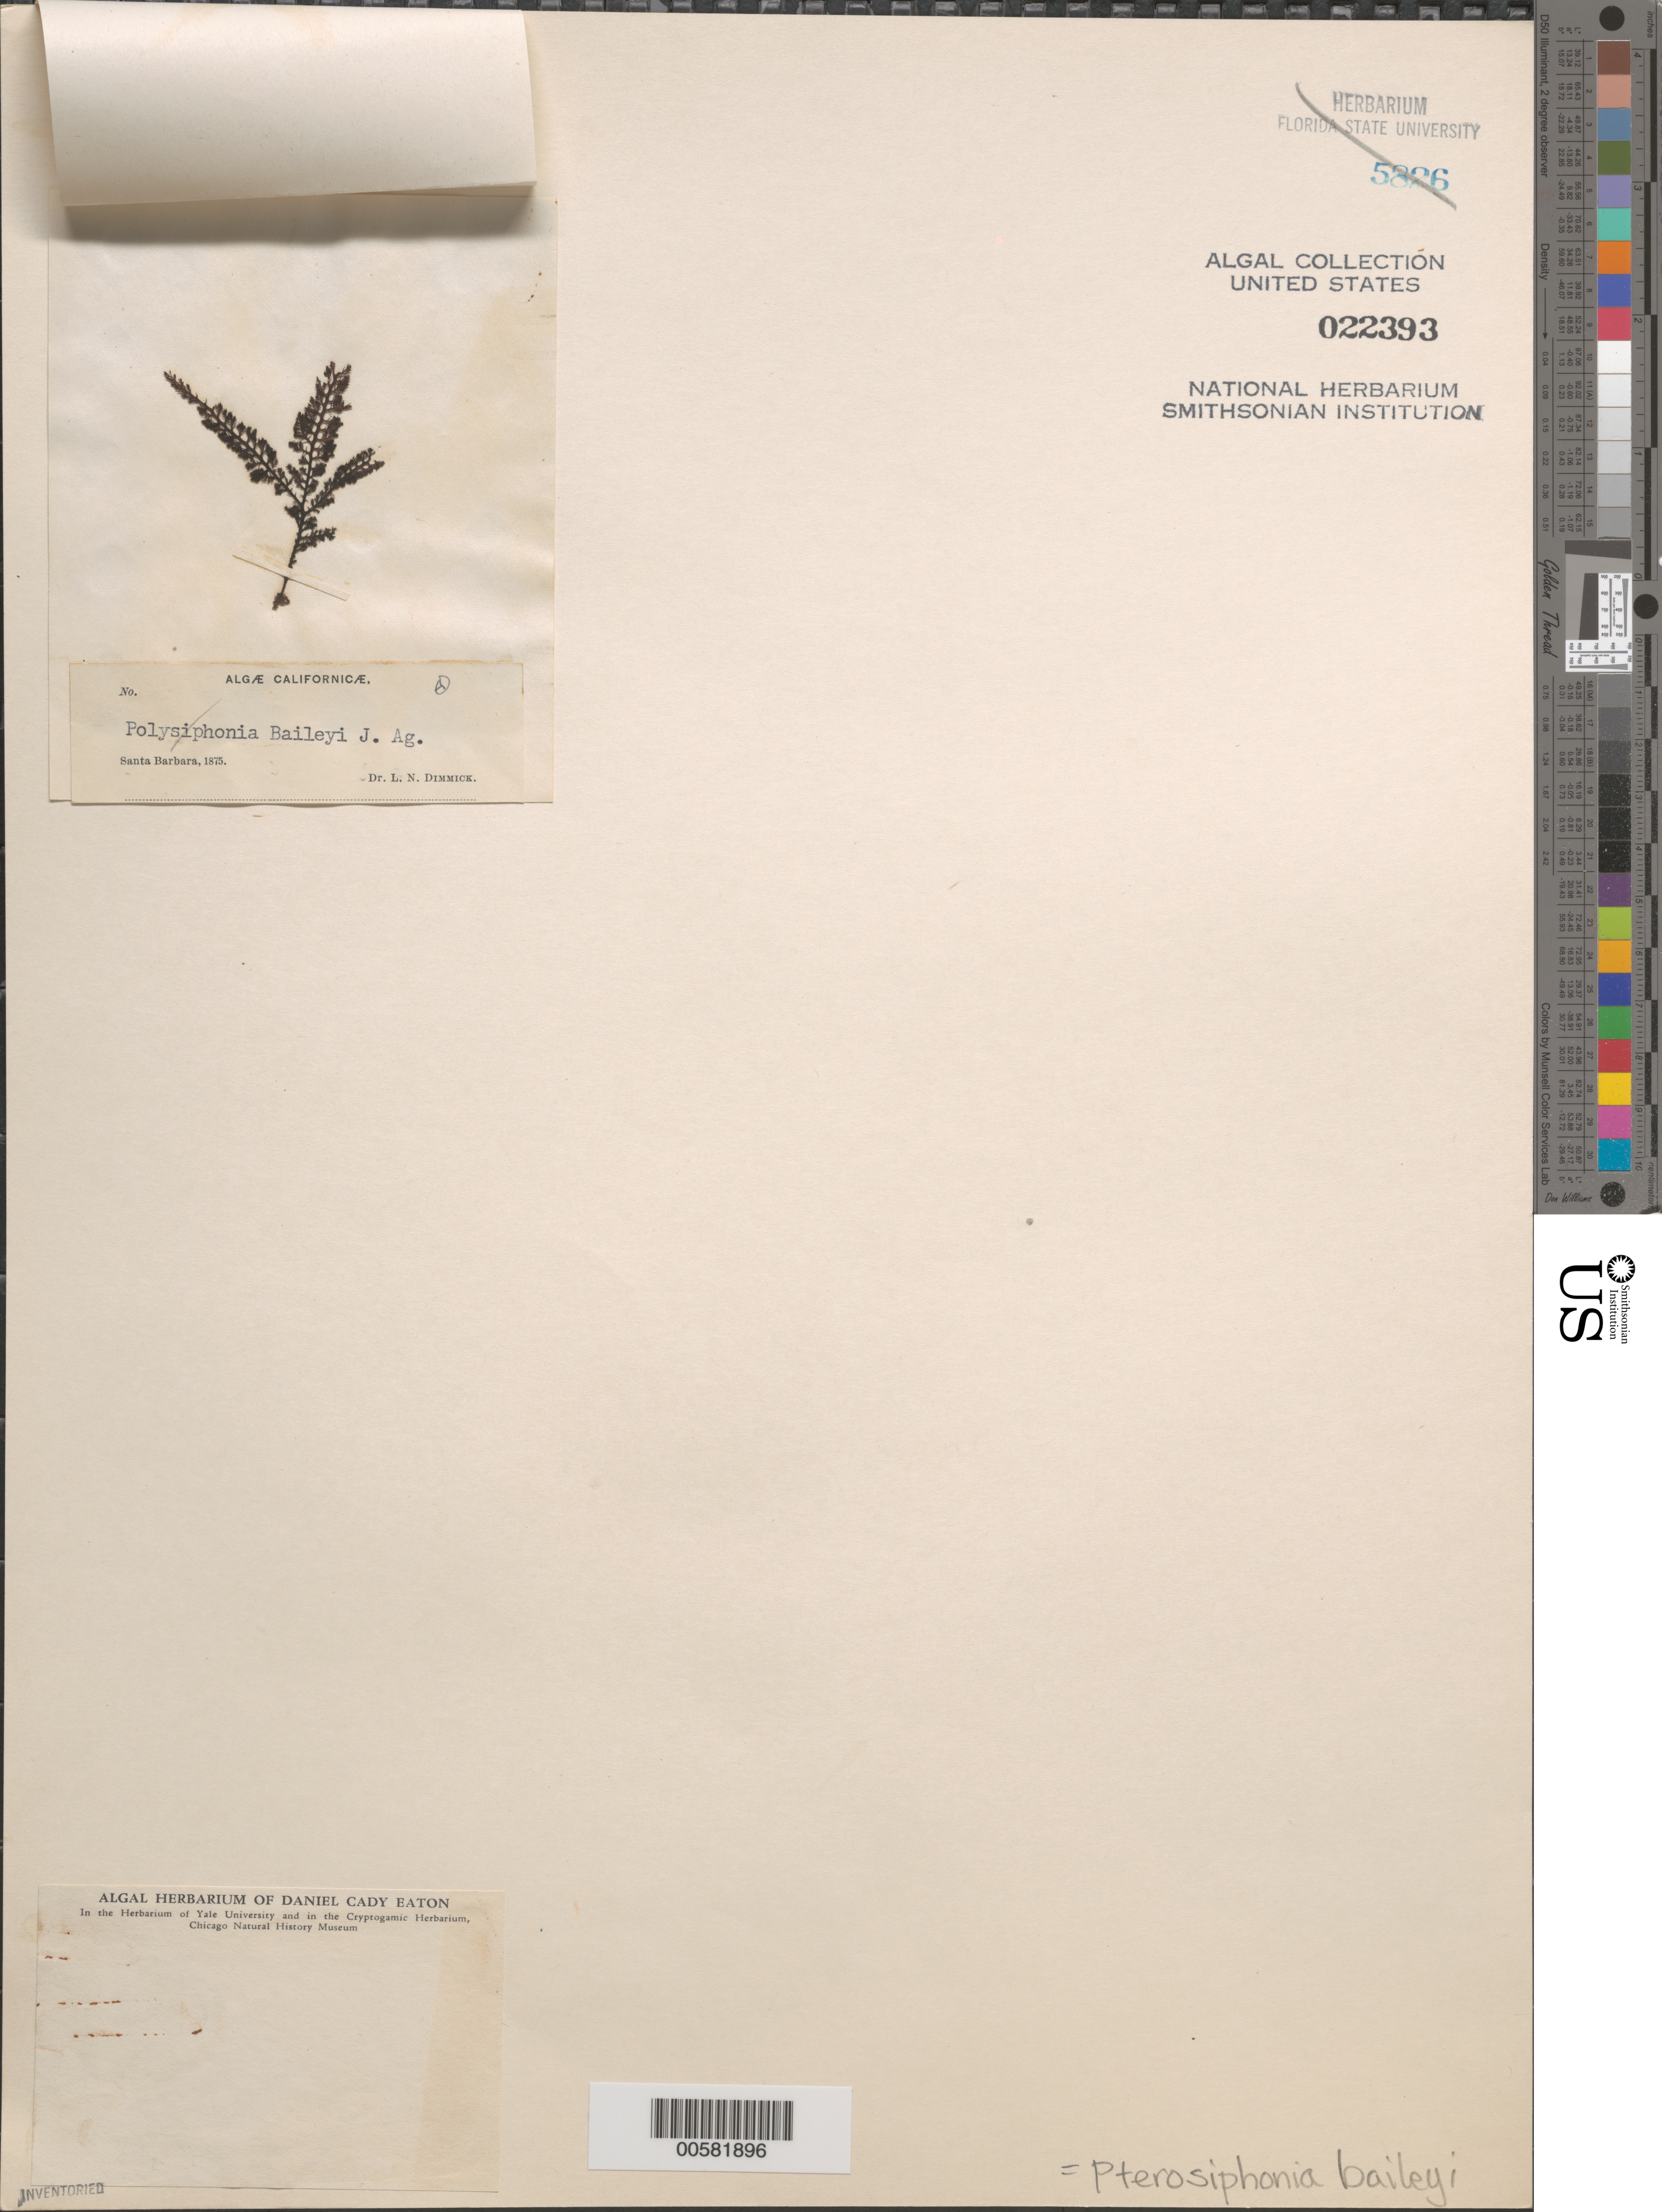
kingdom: Plantae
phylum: Rhodophyta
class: Florideophyceae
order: Ceramiales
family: Rhodomelaceae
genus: Symphyocladiella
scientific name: Symphyocladiella baileyi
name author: (Harvey) D.E.Bustamante et al.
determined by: Algae name updating Project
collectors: L. Dimmick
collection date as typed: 1875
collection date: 1875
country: United States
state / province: California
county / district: Santa Barbara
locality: Santa Barbara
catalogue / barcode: US 22393